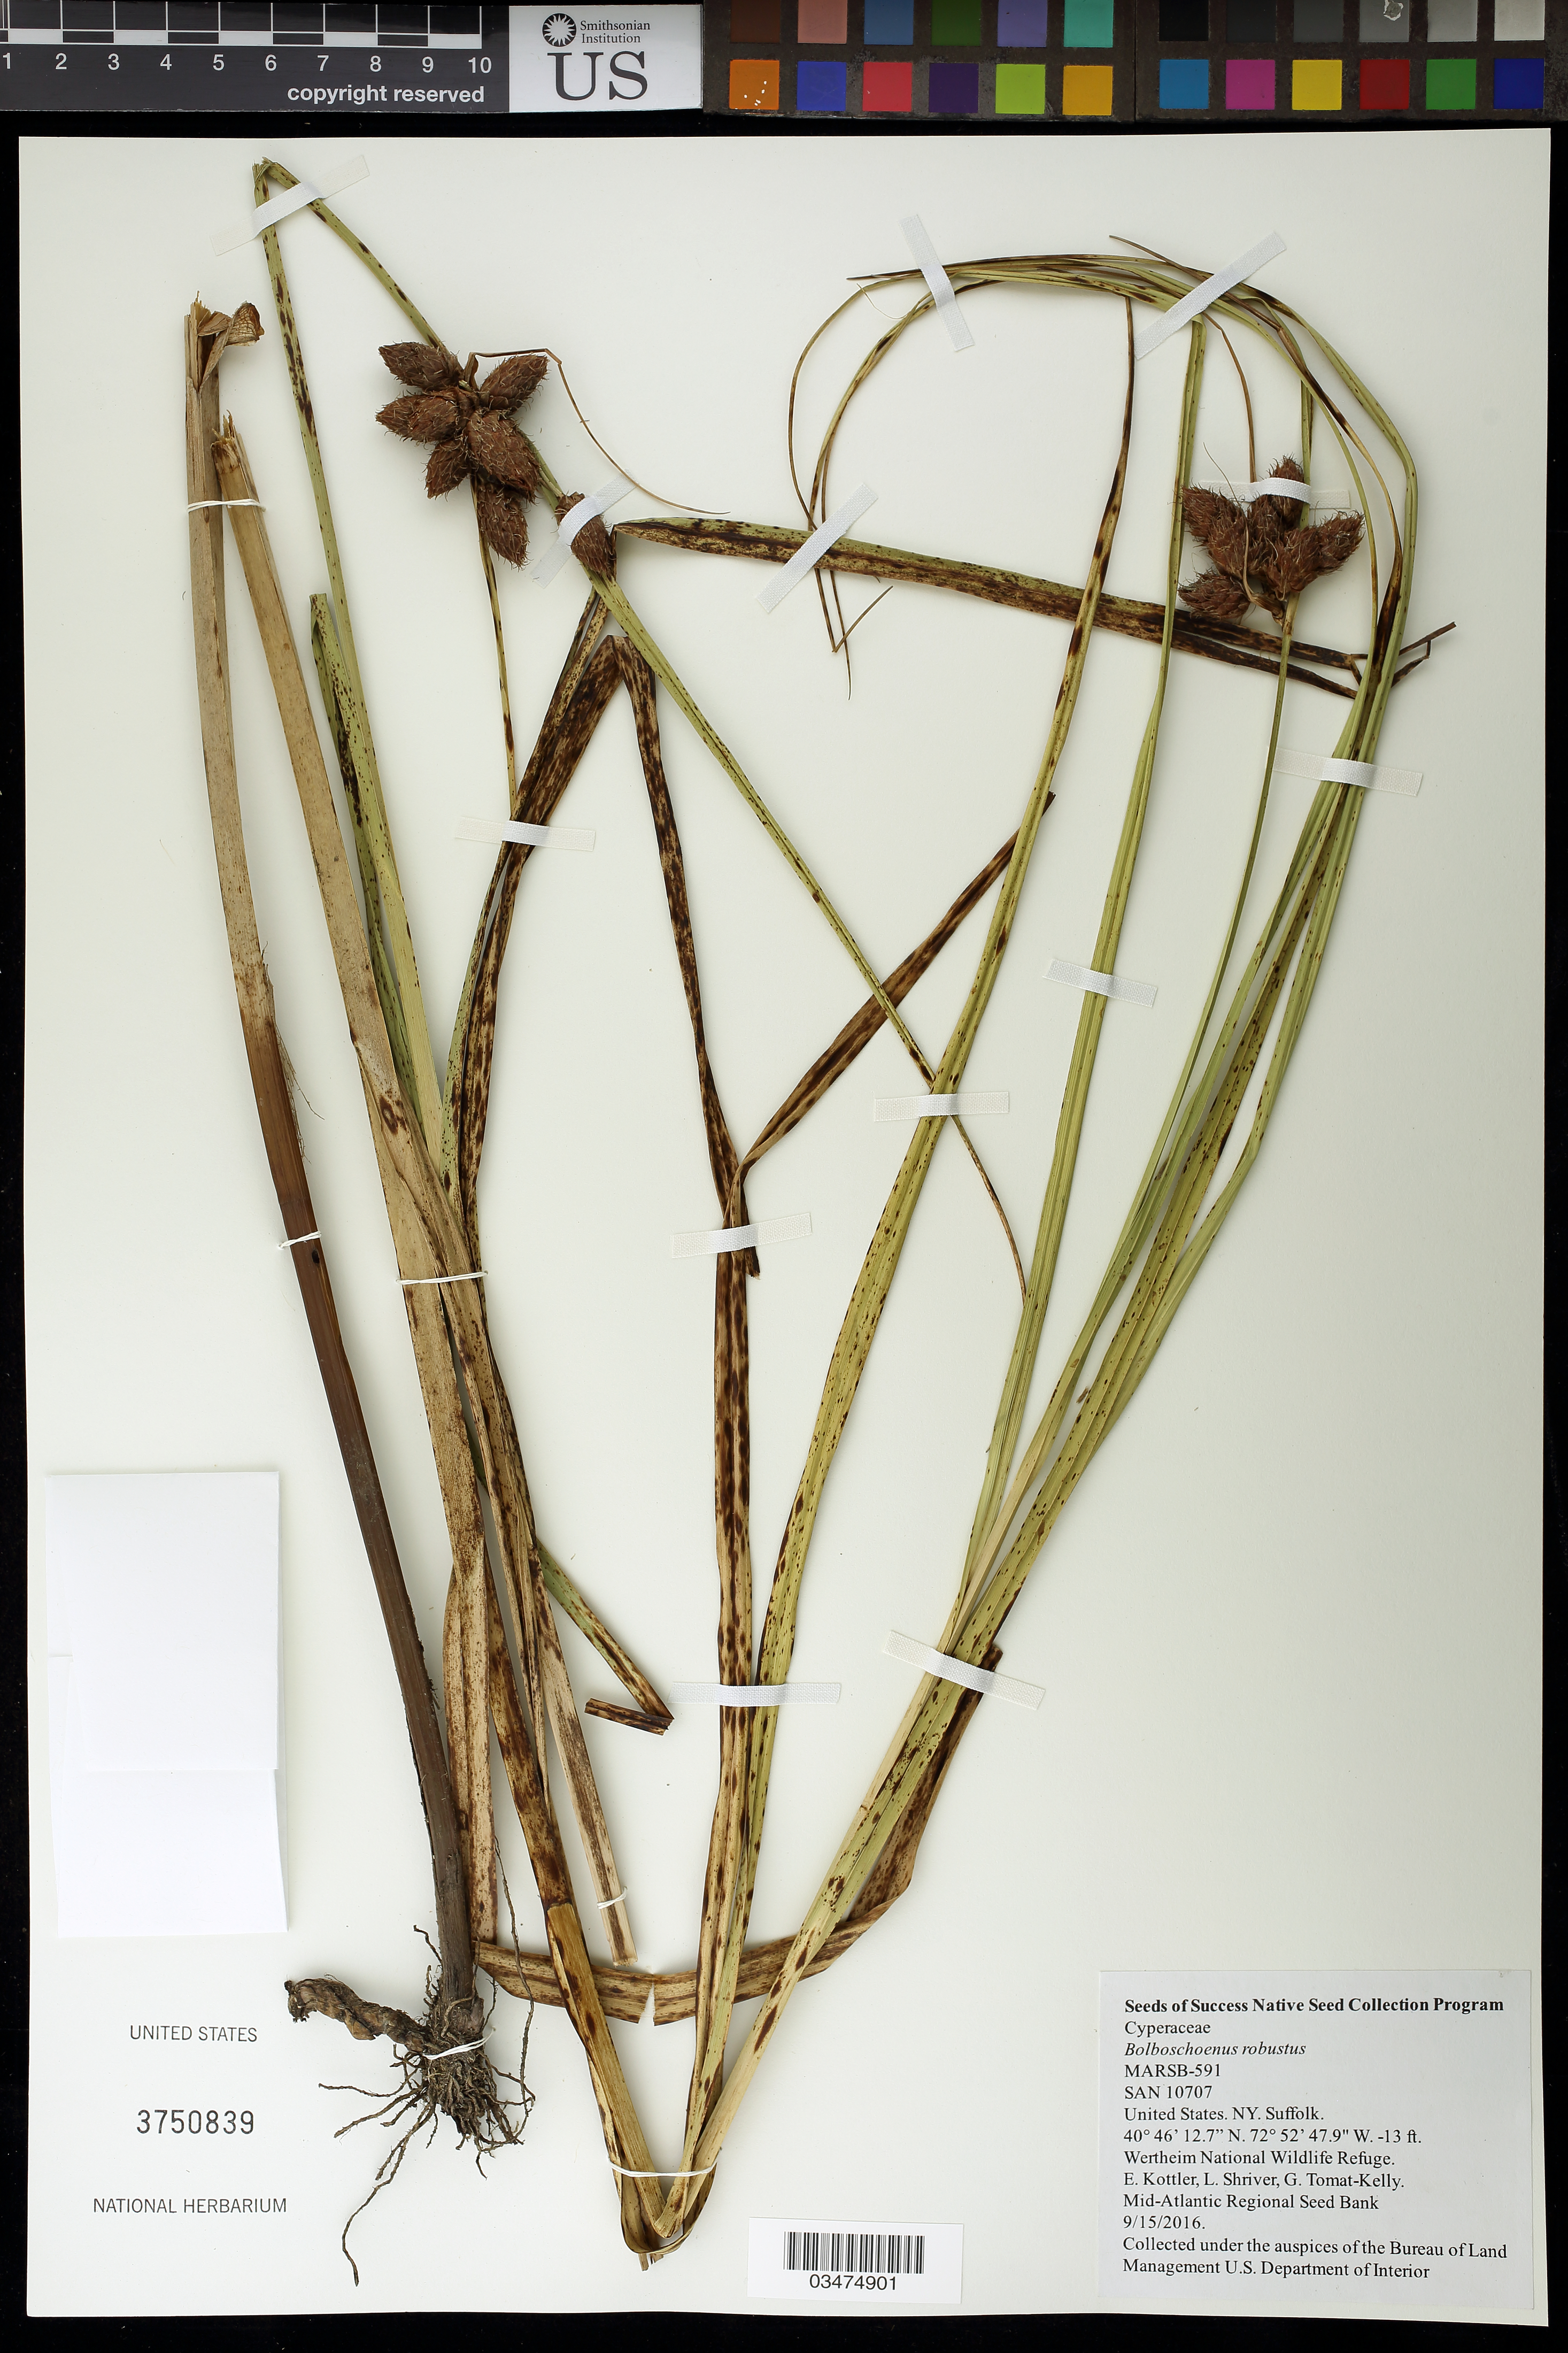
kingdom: Plantae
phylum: Tracheophyta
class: Liliopsida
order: Poales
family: Cyperaceae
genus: Bolboschoenus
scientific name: Bolboschoenus robustus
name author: (Pursh) Soják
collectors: E. Kottler, G. Tomat-Kelly & L. Shriver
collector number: MARSB-591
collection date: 2016-09-15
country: United States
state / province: New York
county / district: Suffolk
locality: Wertheim National Wildlife Refuge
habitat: Tidal high salt marsh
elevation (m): -4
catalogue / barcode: US 3750839